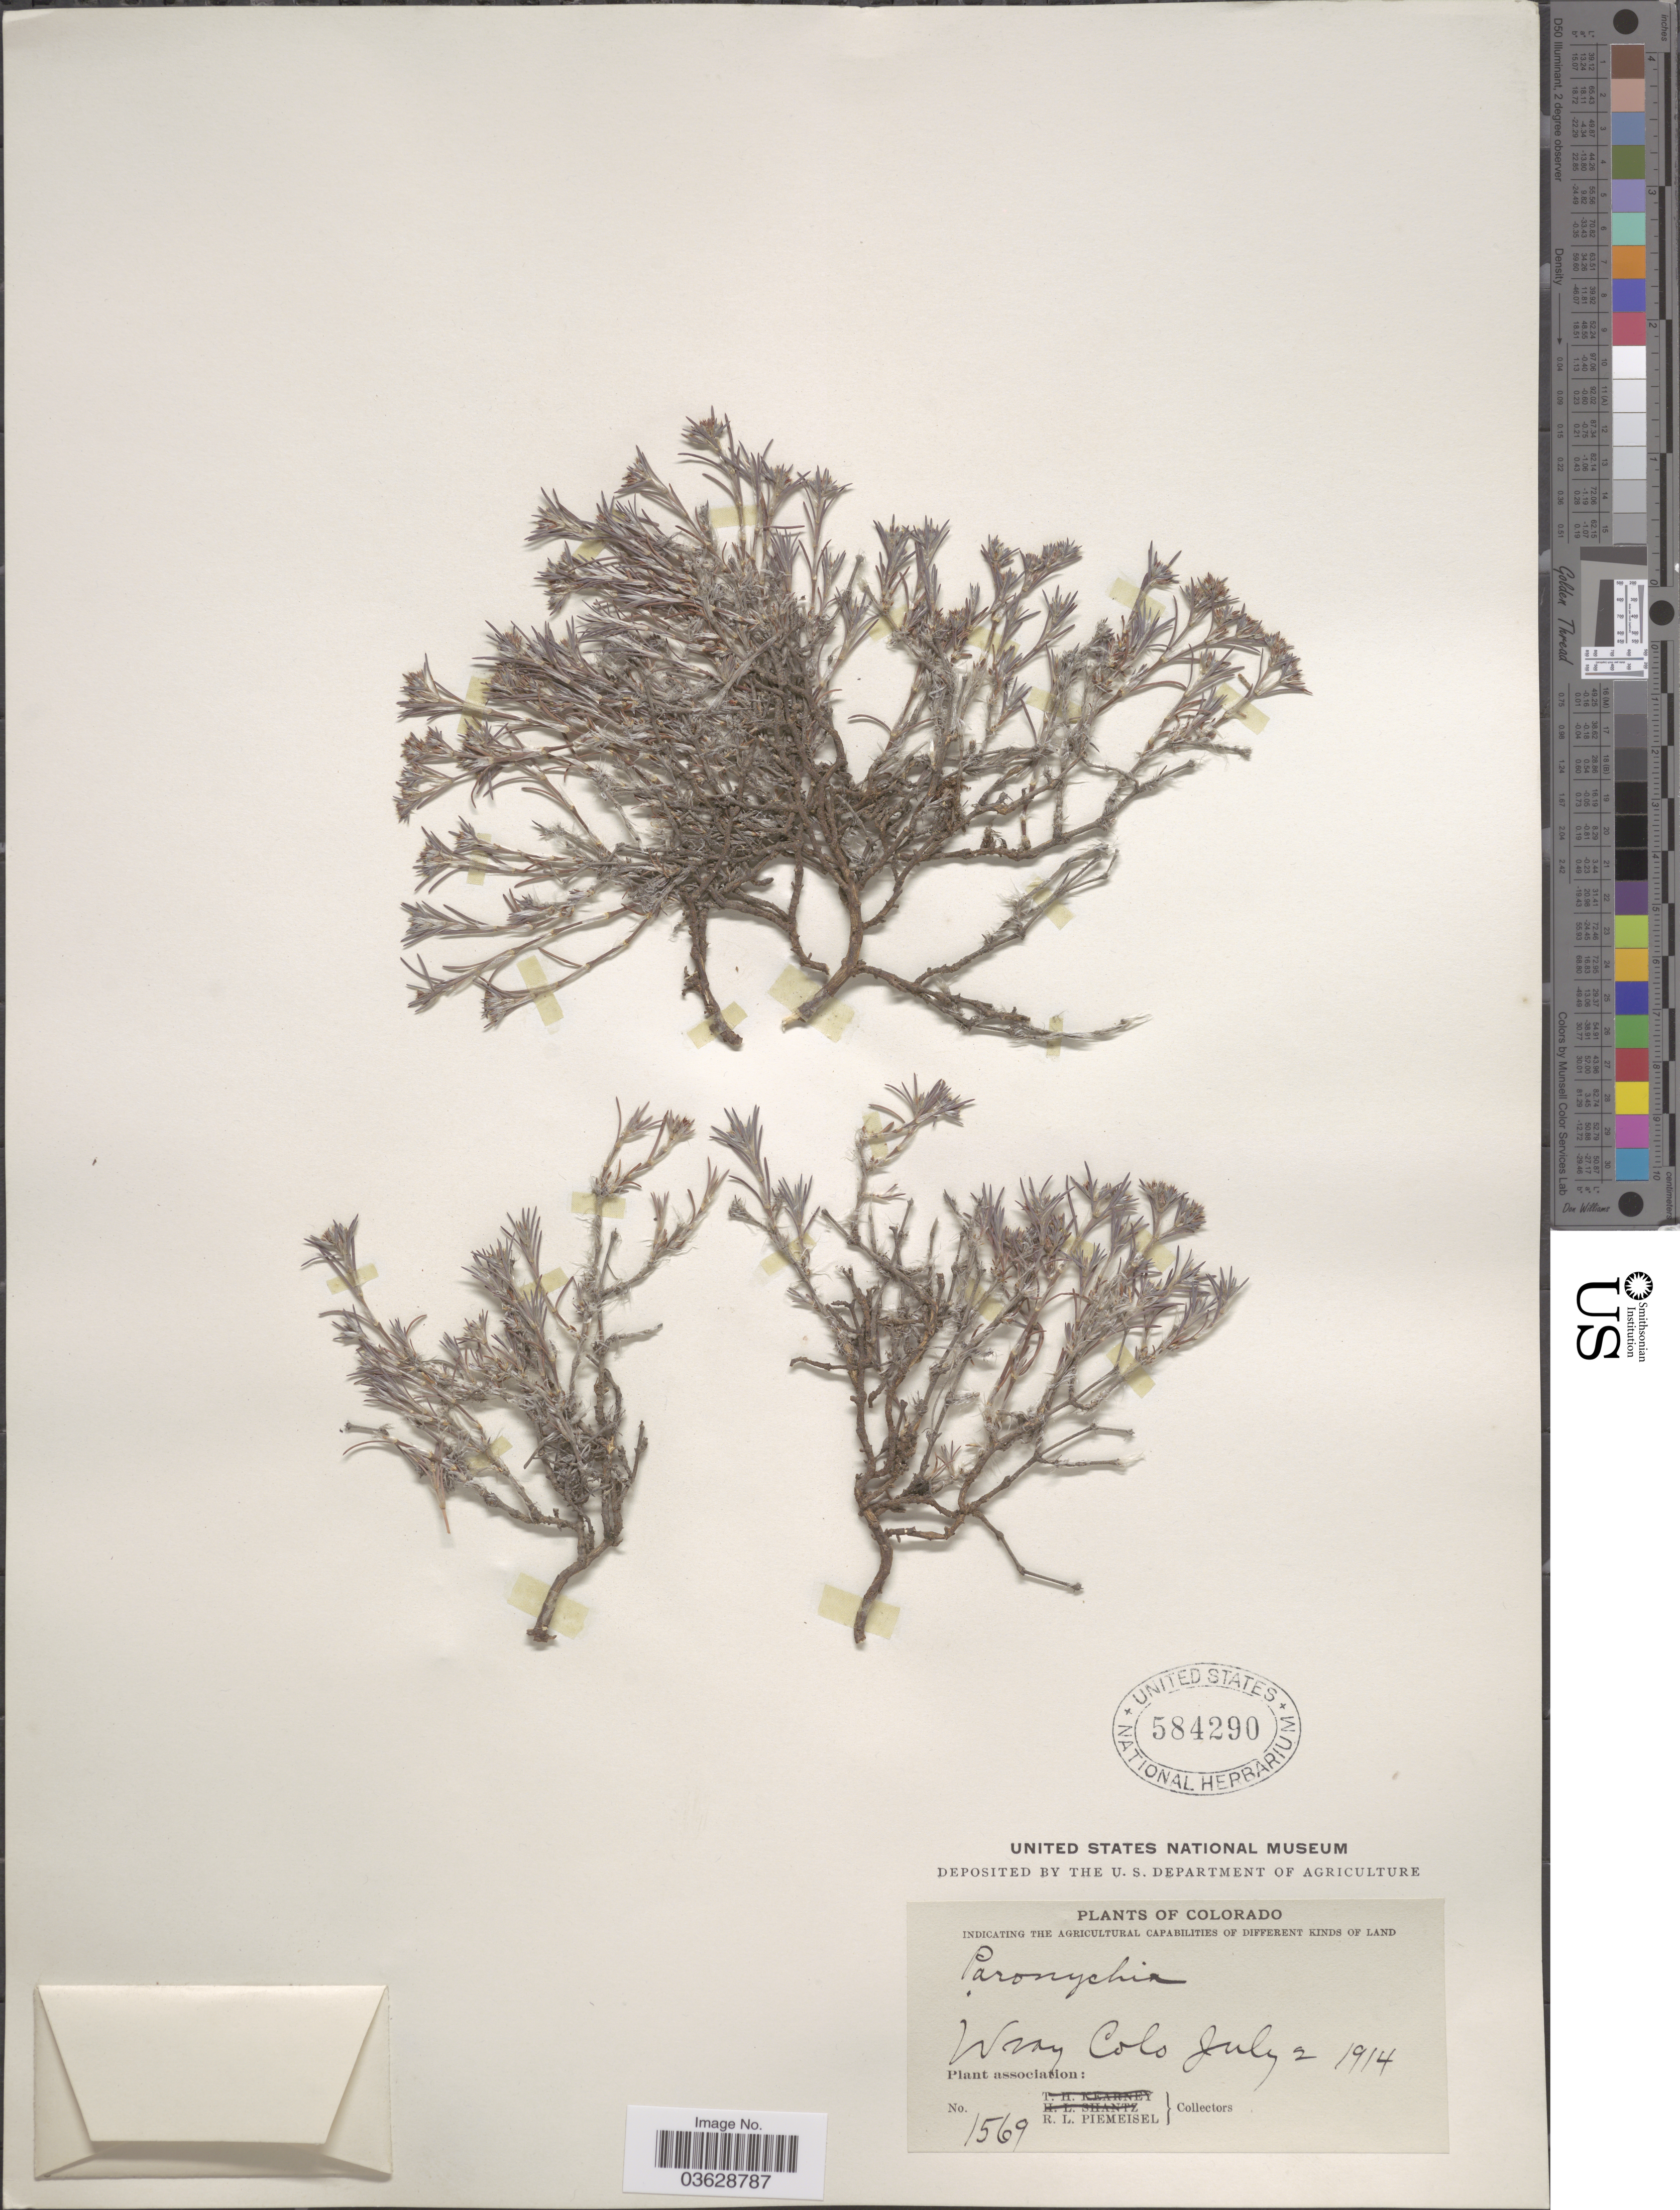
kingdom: Plantae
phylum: Tracheophyta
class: Magnoliopsida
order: Caryophyllales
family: Caryophyllaceae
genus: Paronychia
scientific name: Paronychia sp.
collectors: R. L. Piemeisel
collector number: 1569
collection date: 1914-07-02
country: United States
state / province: Colorado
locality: Wray.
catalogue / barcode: US 584290